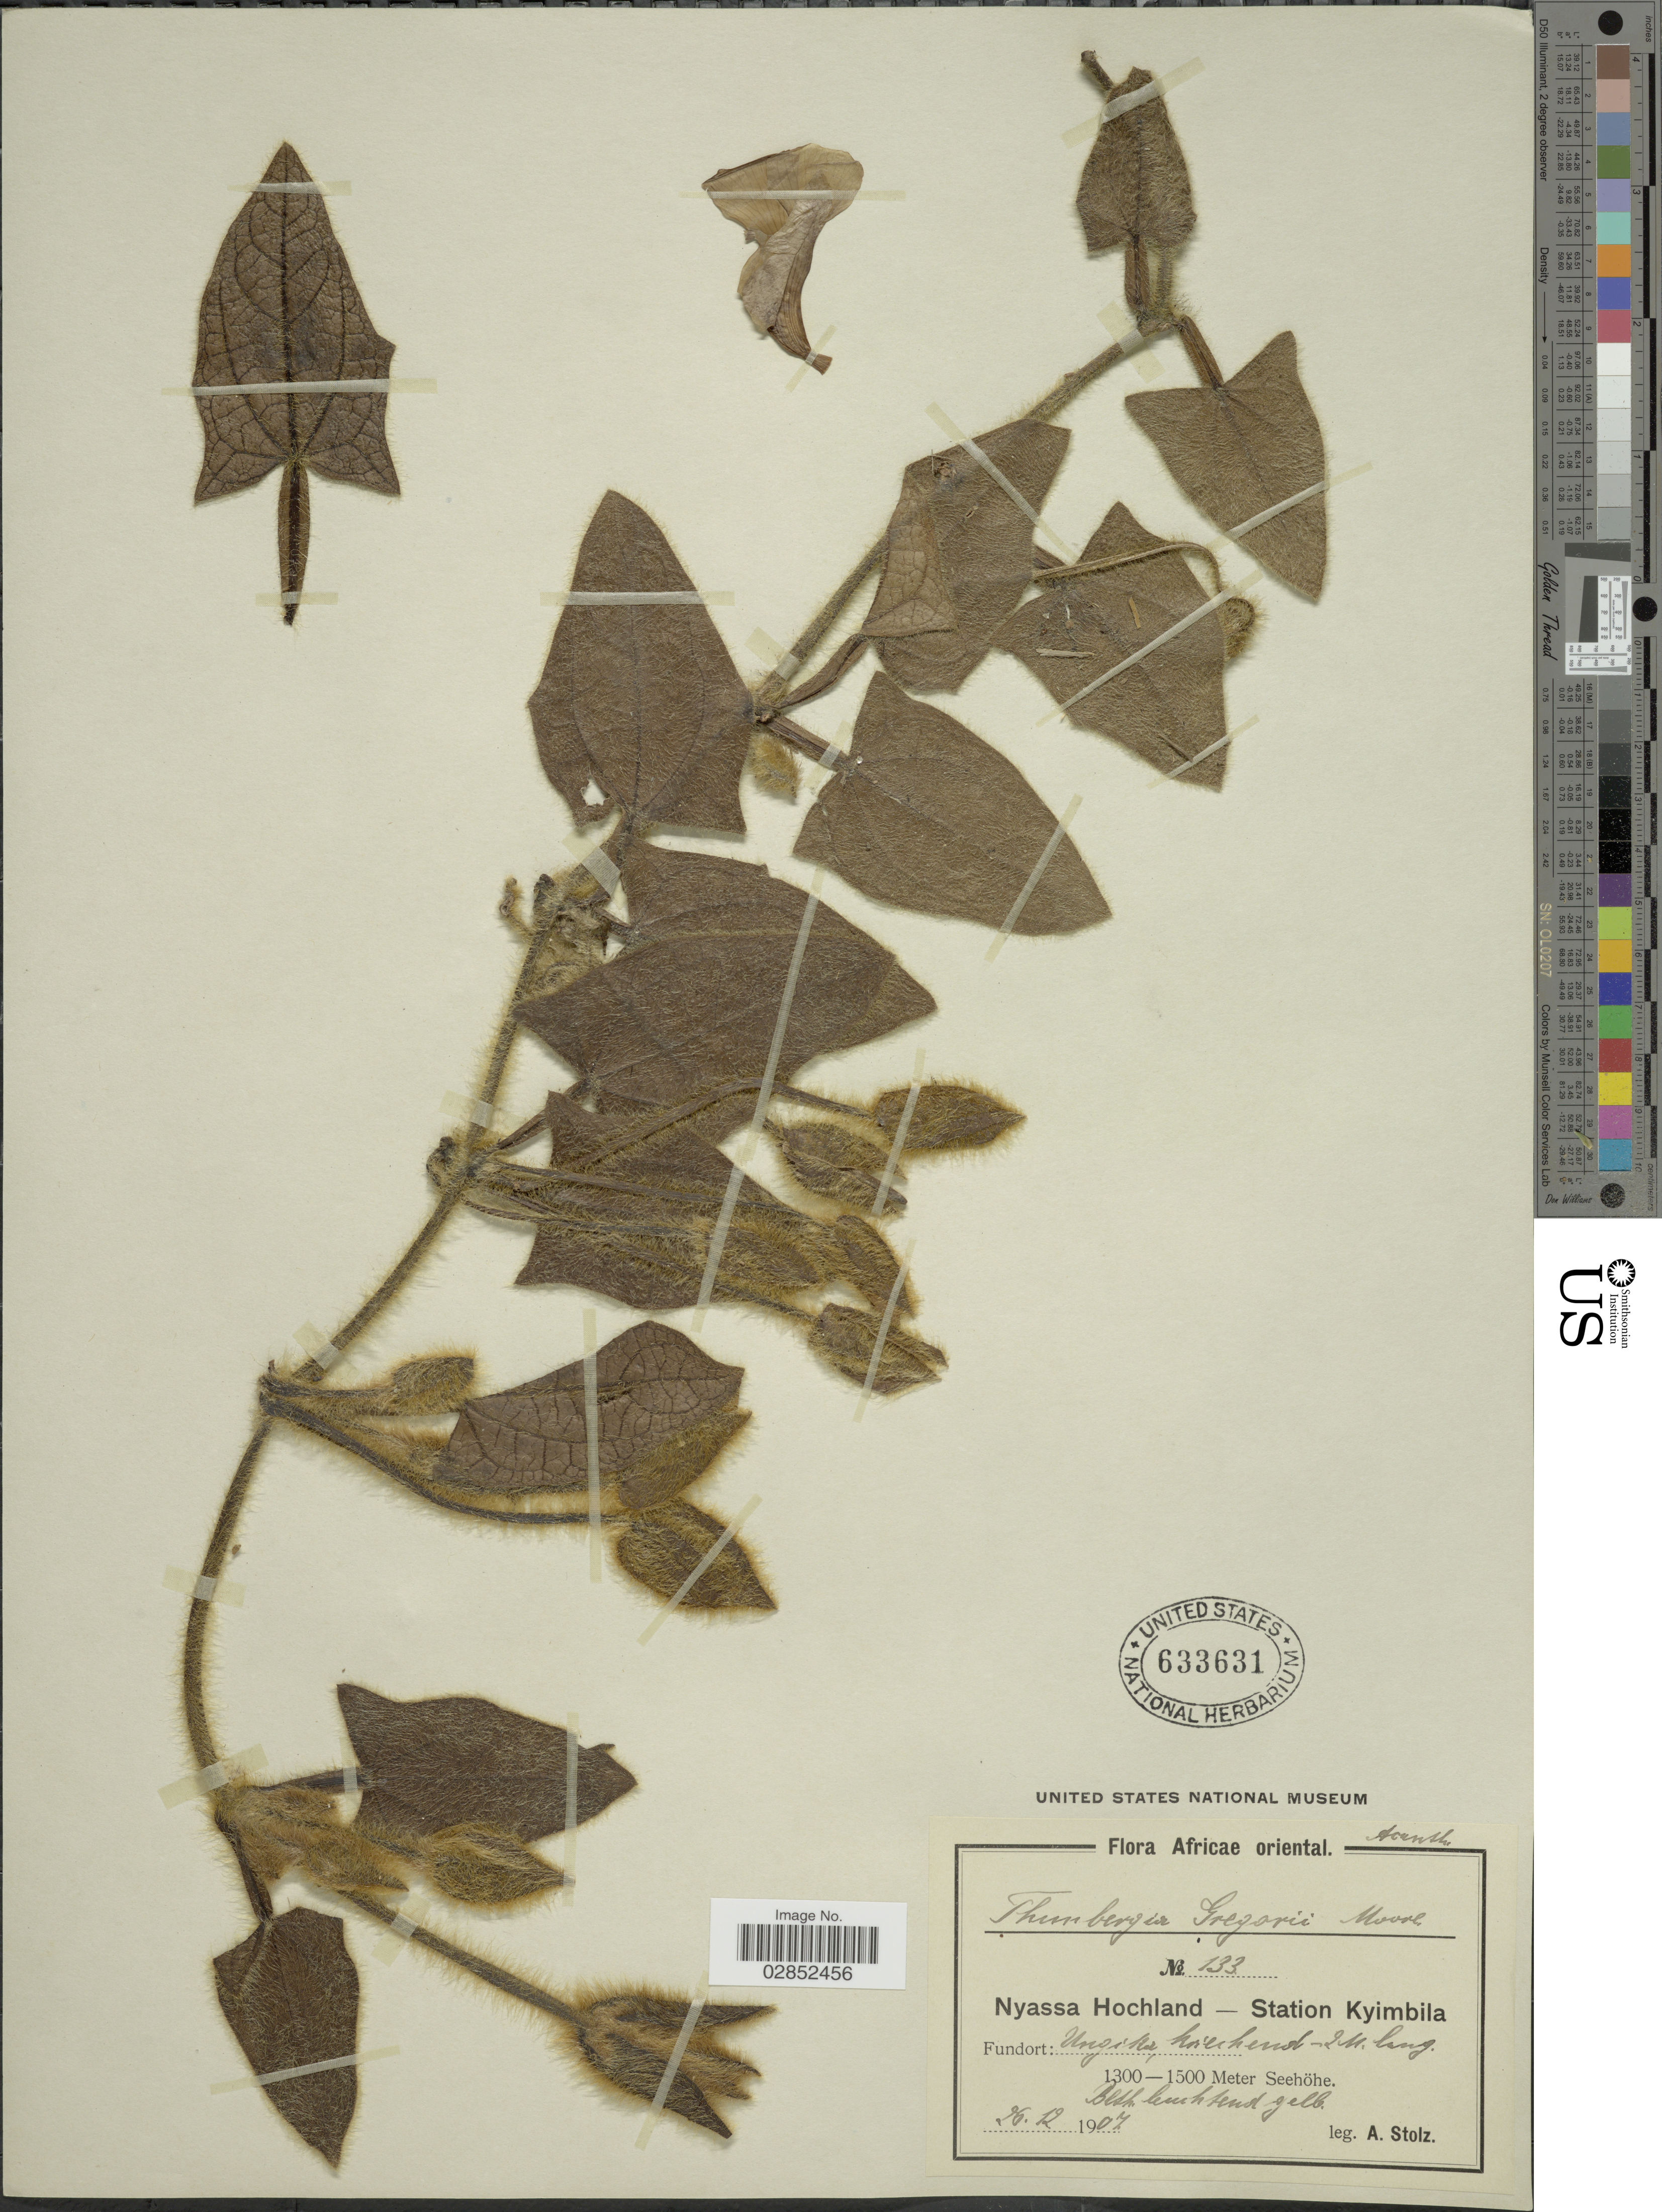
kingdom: Plantae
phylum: Tracheophyta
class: Magnoliopsida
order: Lamiales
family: Acanthaceae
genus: Thunbergia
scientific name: Thunbergia gregorii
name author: S. Moore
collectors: A. Stolz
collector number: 133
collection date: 1907-12-26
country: Malawi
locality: Africae Oriental, Nyassa Hochland - Station Kyimbila. Ungika, Kiechend.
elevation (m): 1300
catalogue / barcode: US 633631